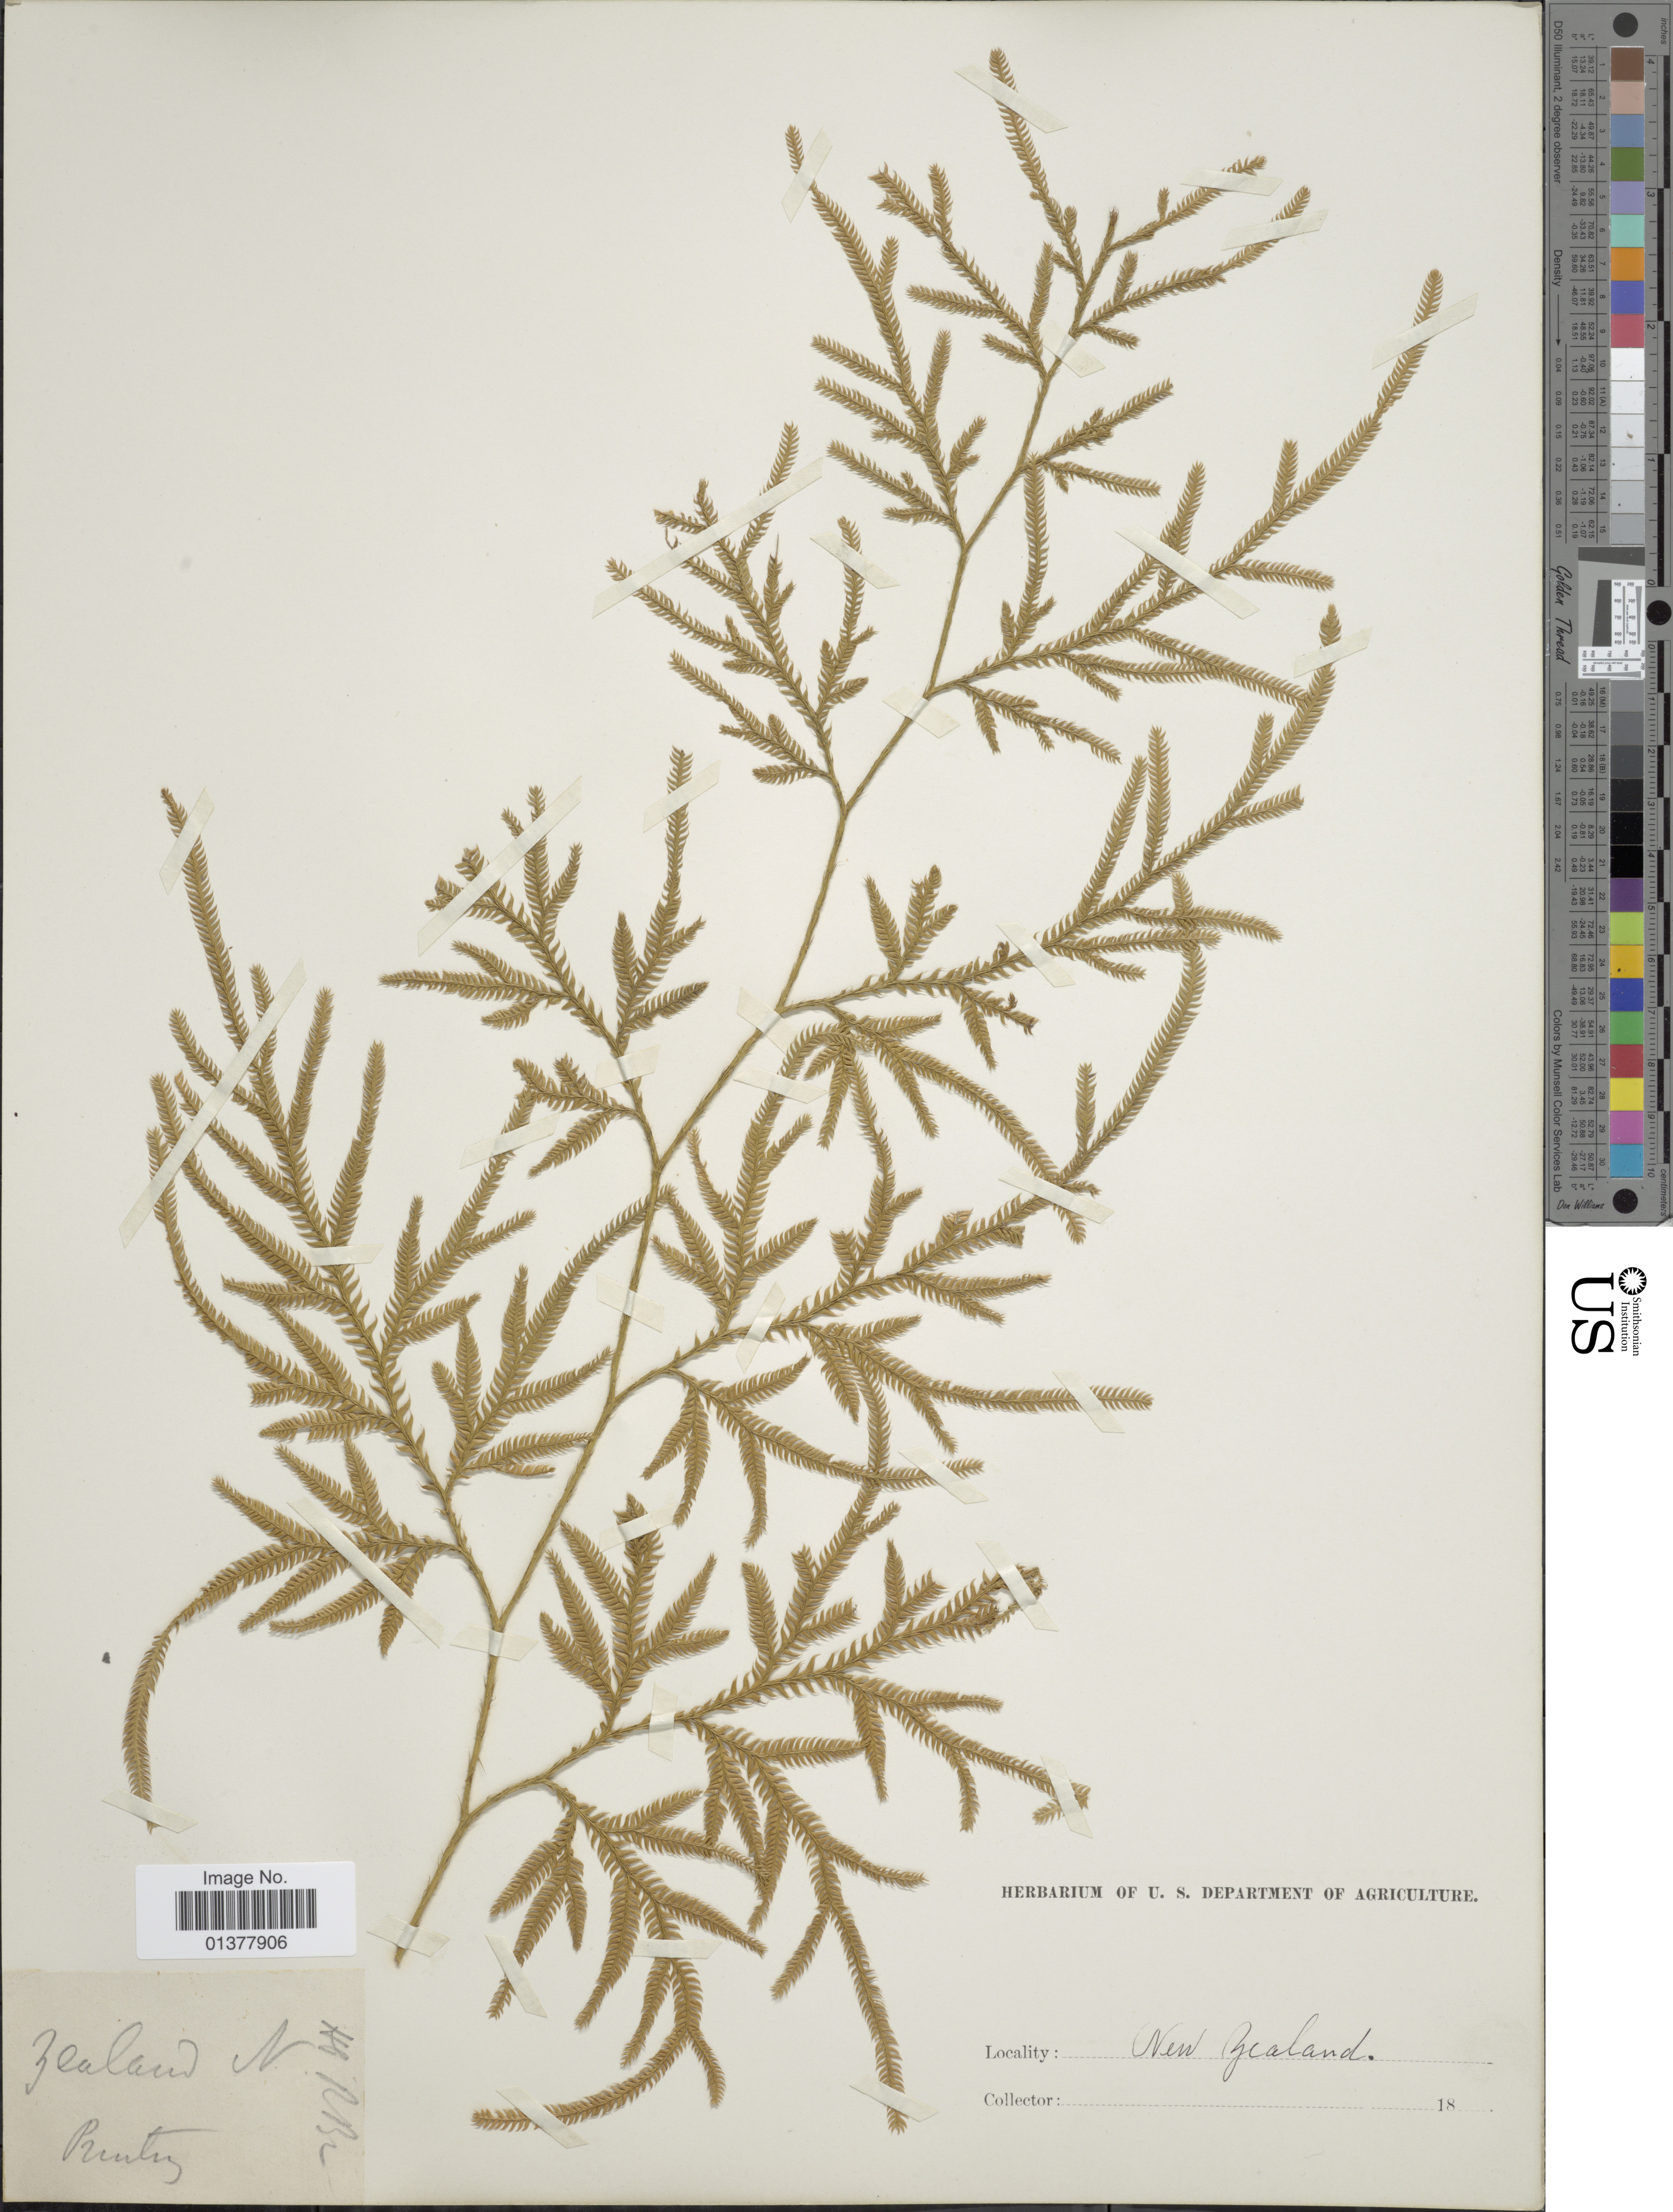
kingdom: Plantae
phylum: Tracheophyta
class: Lycopodiopsida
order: Lycopodiales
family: Lycopodiaceae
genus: Pseudodiphasium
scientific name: Pseudodiphasium volubile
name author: (G. Forst.) Holub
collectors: Pr.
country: New Zealand